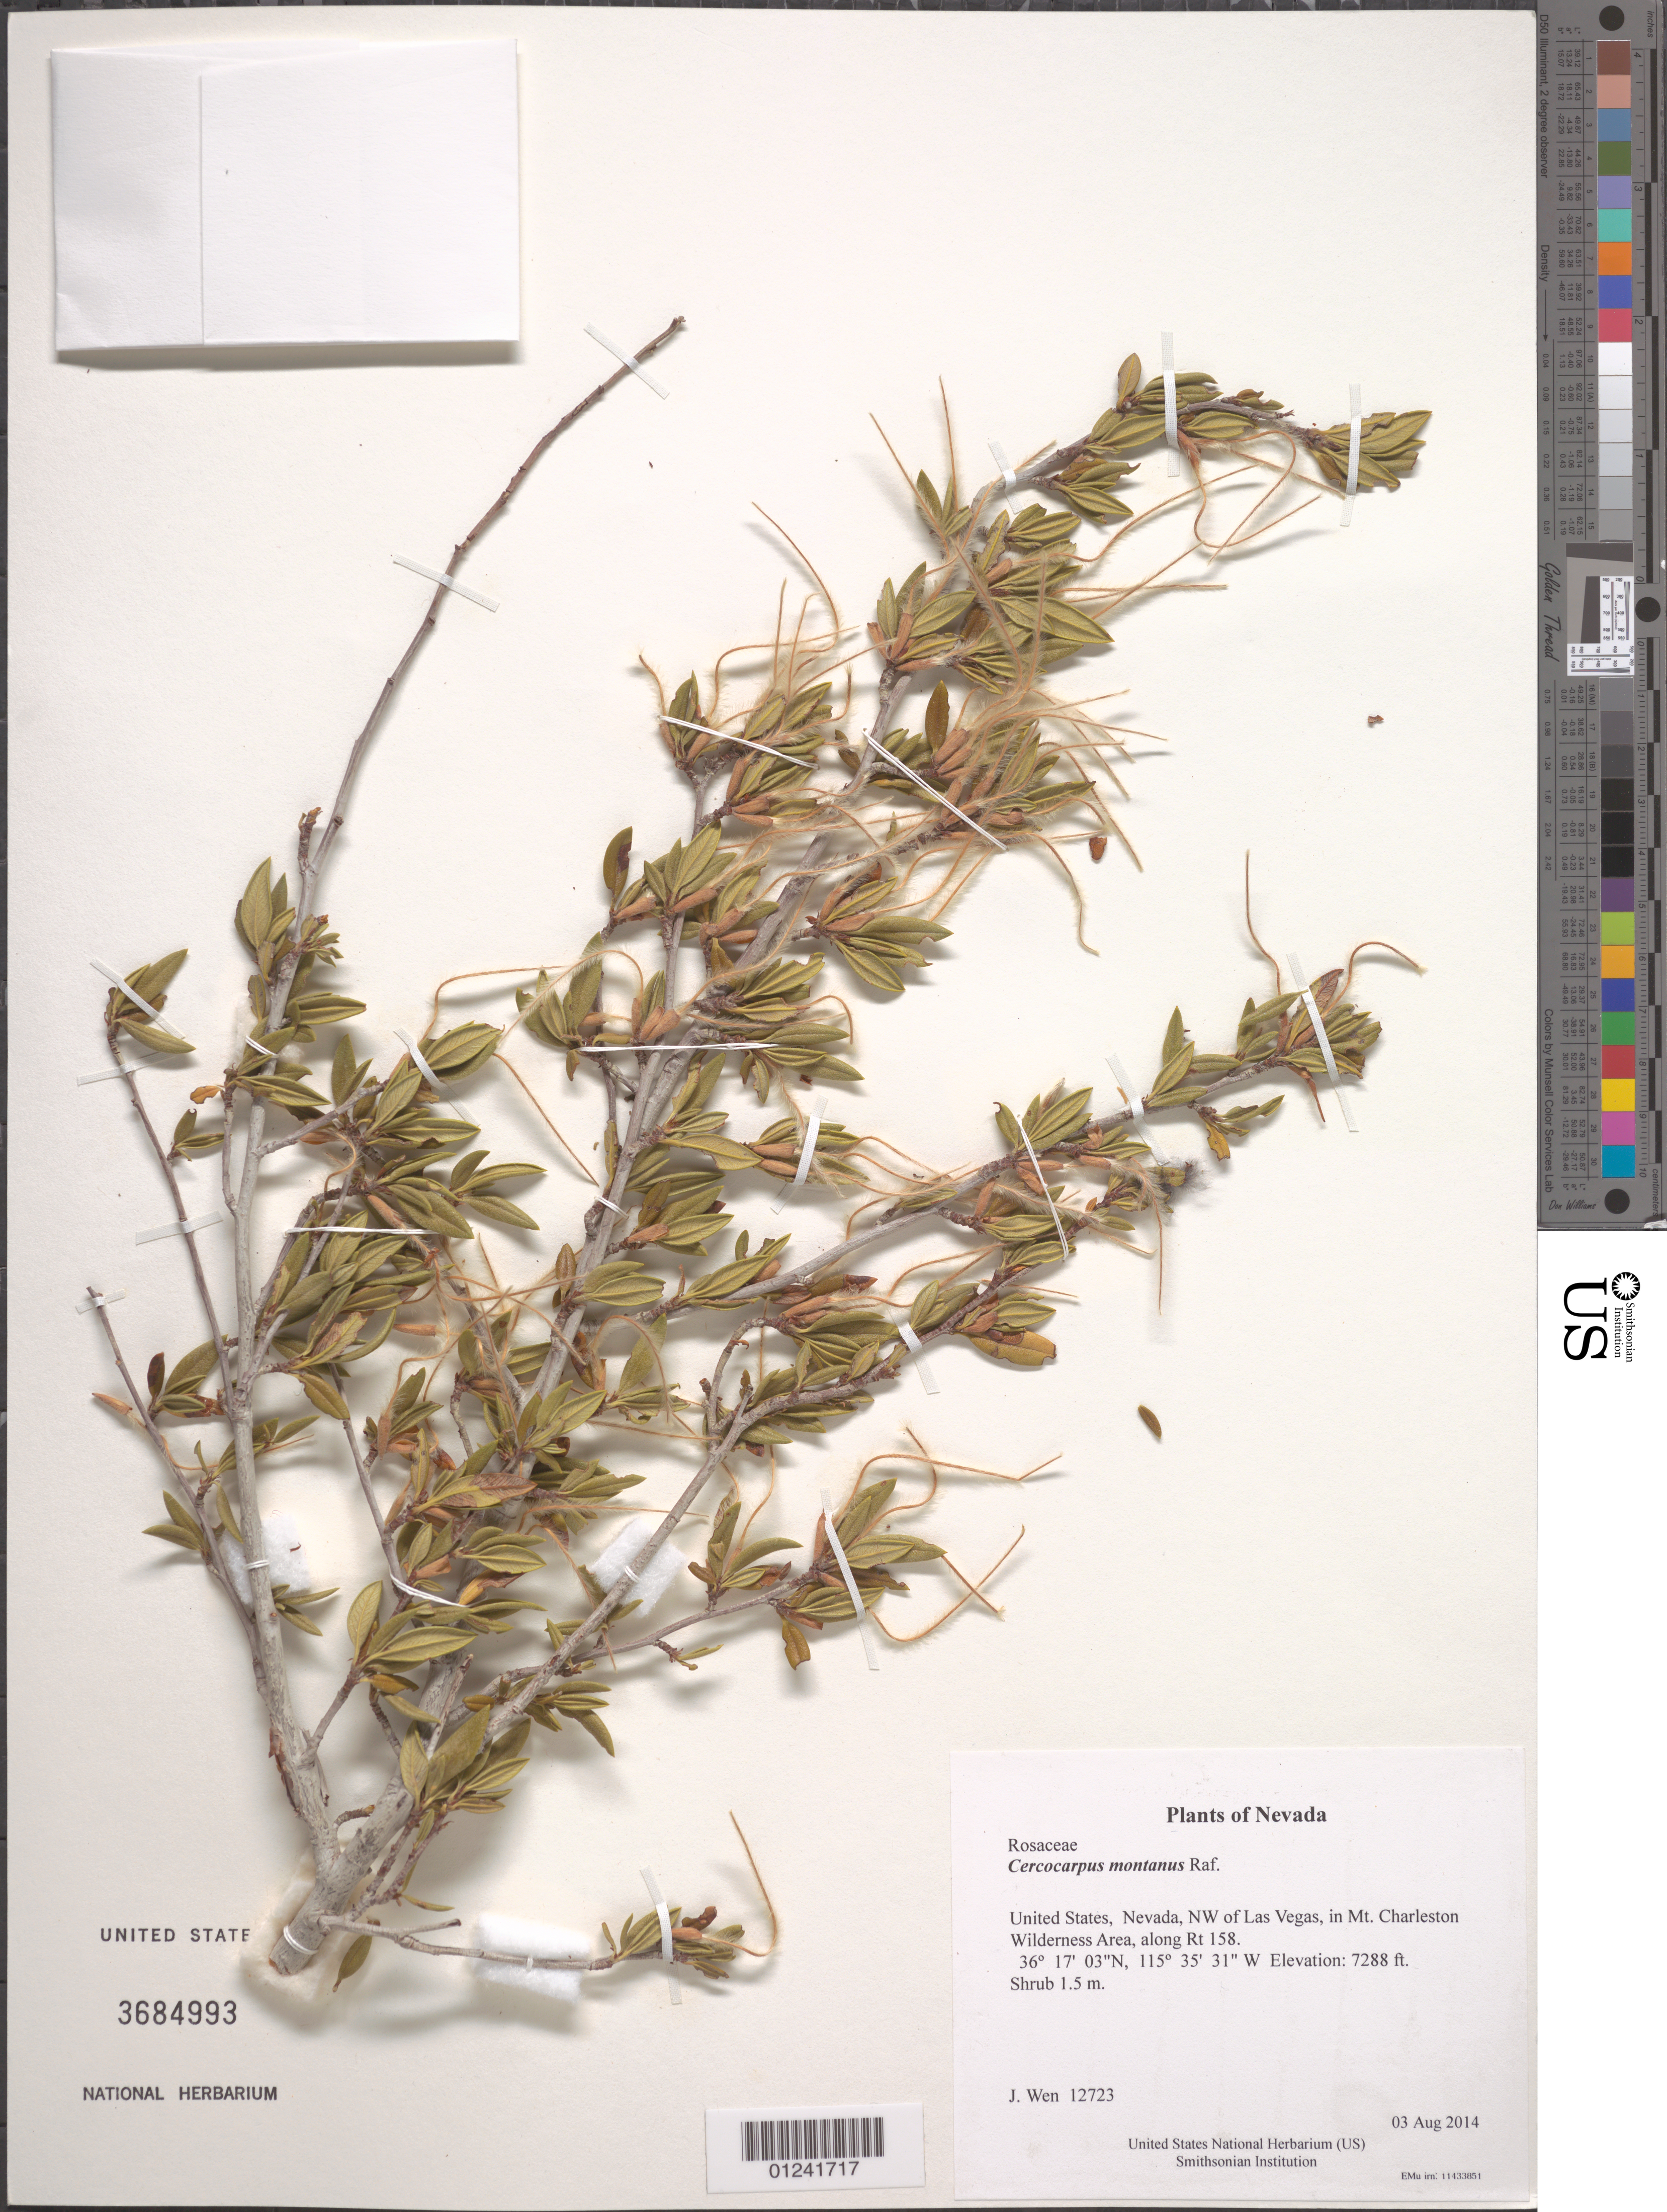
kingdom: Plantae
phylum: Tracheophyta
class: Magnoliopsida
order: Rosales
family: Rosaceae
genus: Cercocarpus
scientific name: Cercocarpus montanus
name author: Raf.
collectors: J. Wen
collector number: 12723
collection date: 2014-08-03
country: United States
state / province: Nevada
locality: NW of Las Vegas, in Mt. Charleston Wilderness Area, along Rt 158.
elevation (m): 2221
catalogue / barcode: US 3684993